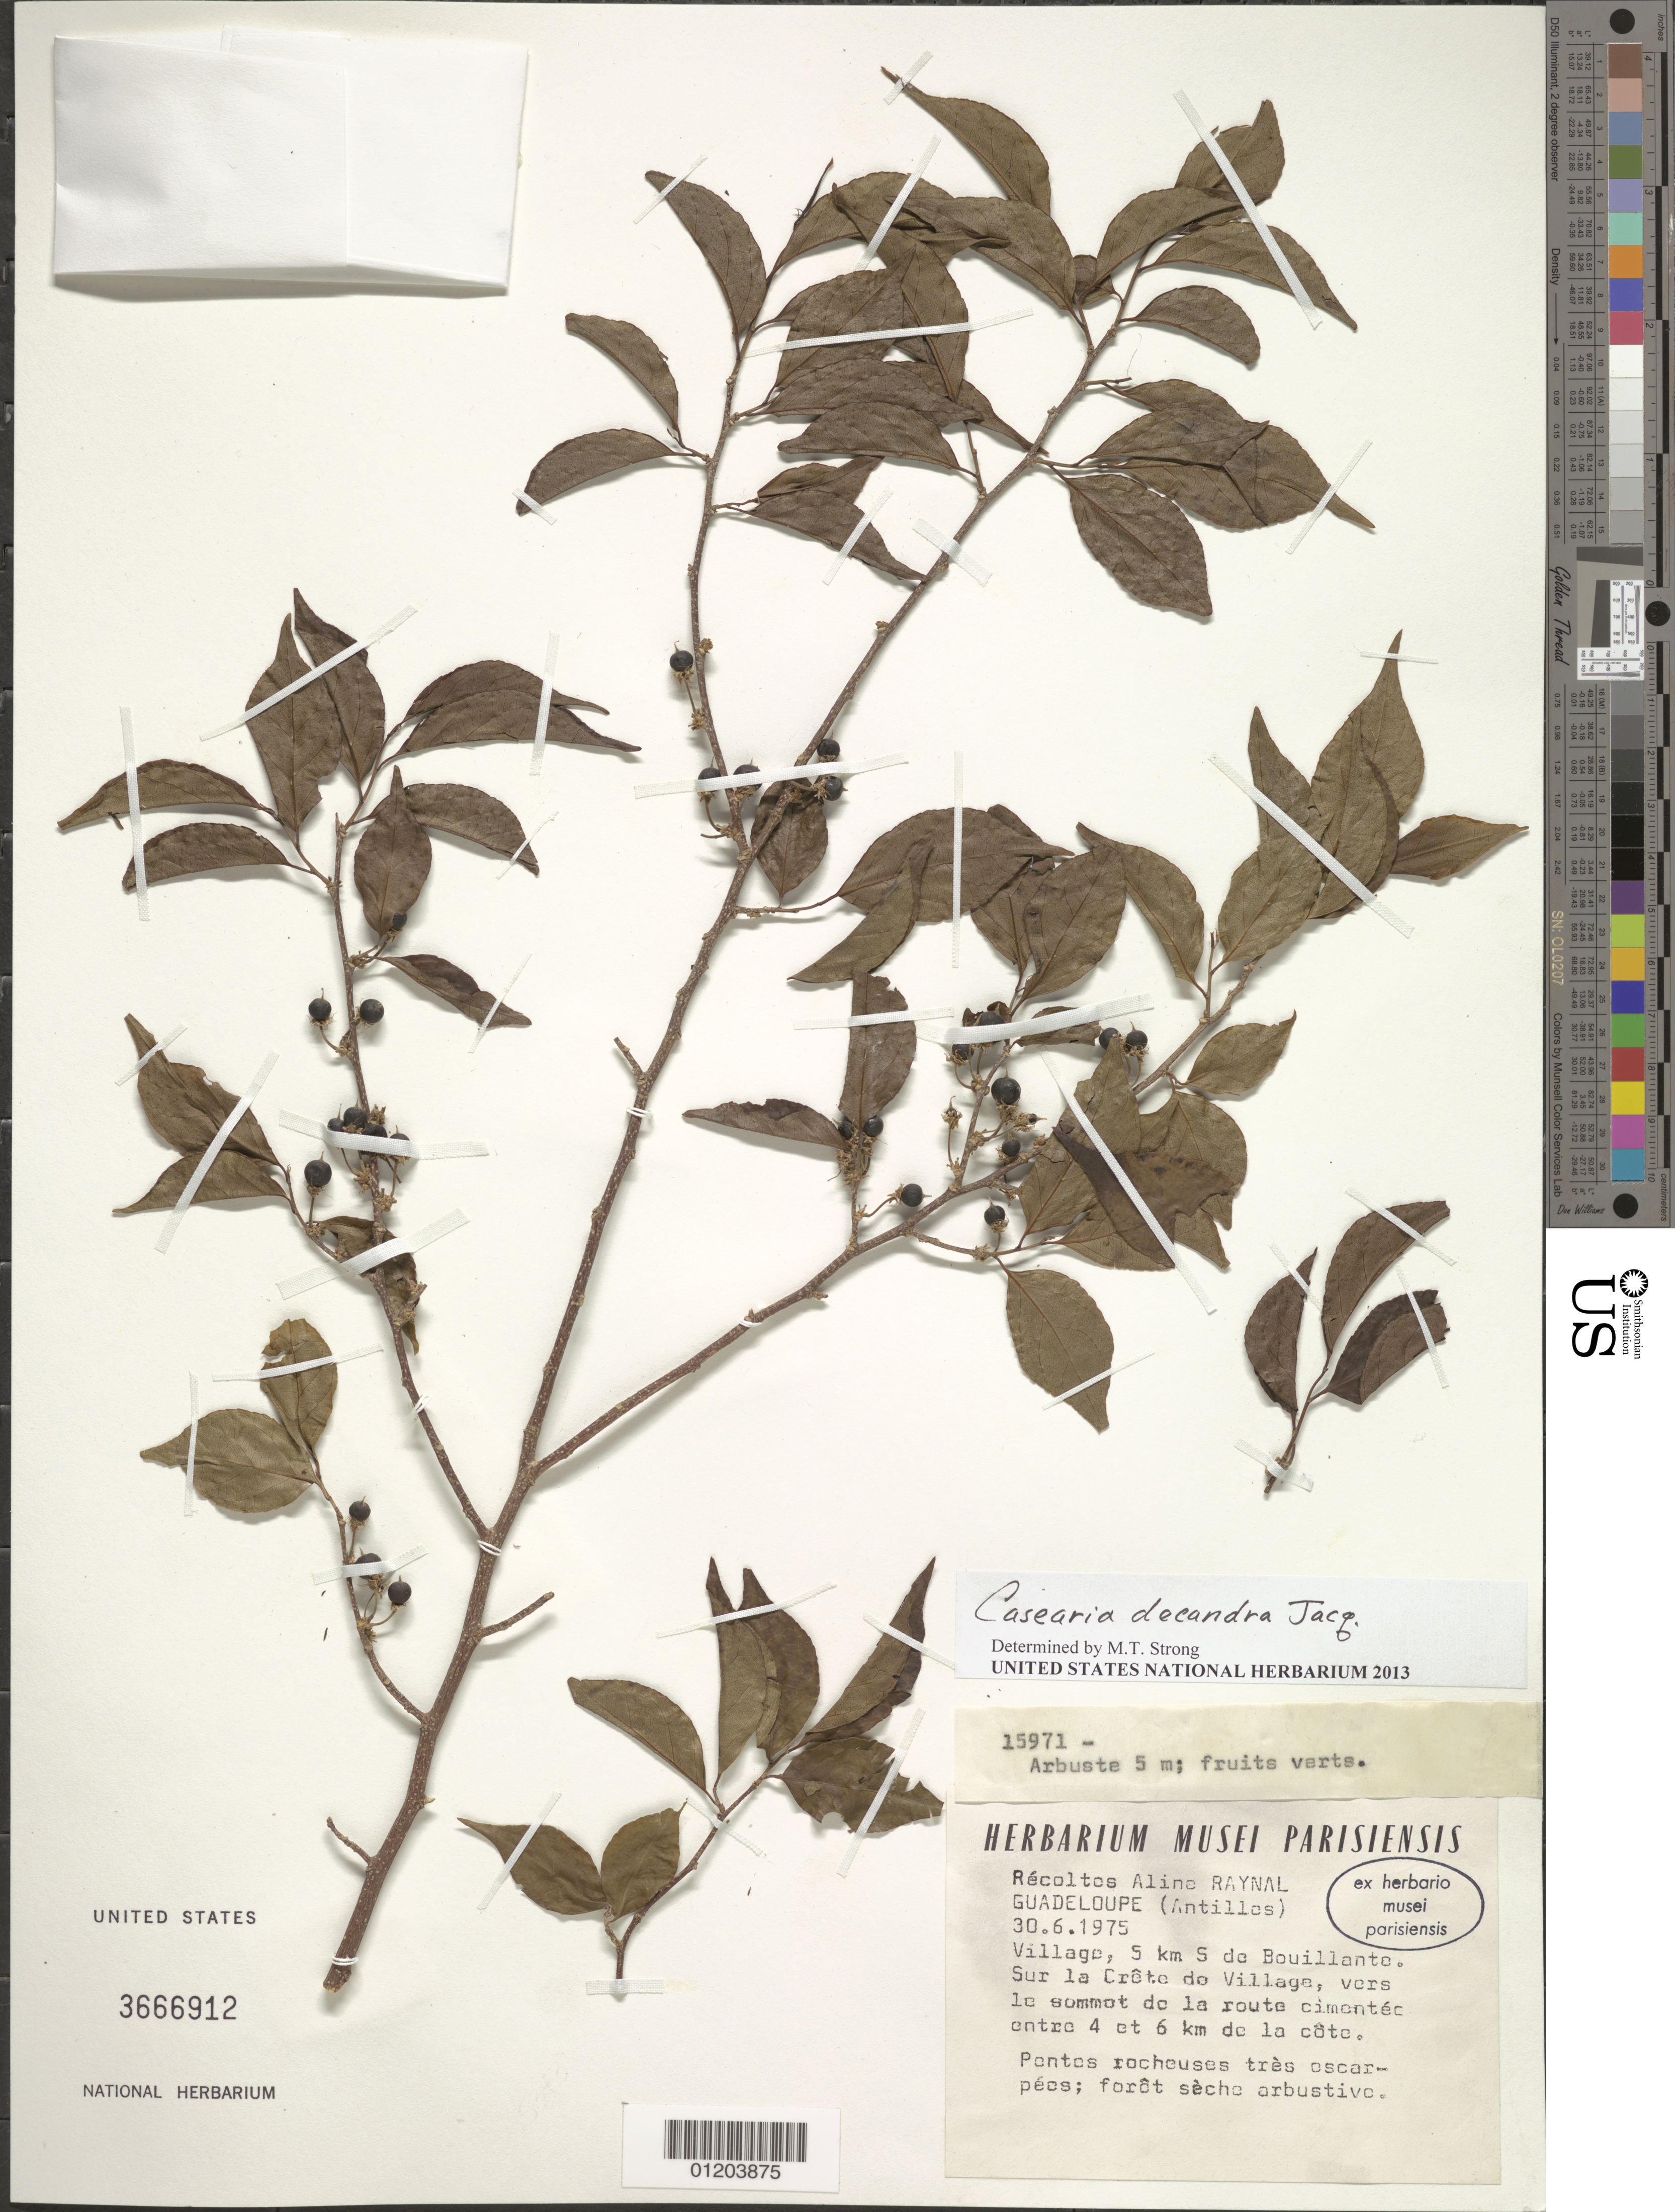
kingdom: Plantae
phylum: Tracheophyta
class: Magnoliopsida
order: Malpighiales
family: Salicaceae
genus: Casearia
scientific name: Casearia decandra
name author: Jacq.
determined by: Strong, M. T., (US), Smithsonian Institution - National Museum of Natural History (UNITED STATES)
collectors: A. M. Raynal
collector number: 15971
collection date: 1975-06-30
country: Guadeloupe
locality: Bouillante; Village 5 km S de Bouillante; sur la Crête de Village, vers le sommet de la route cimentéc entre 4 et 6 km de la côte.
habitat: Pontes rocheuses très oscarpées; forêet sèche arbustive.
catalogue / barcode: US 3666912